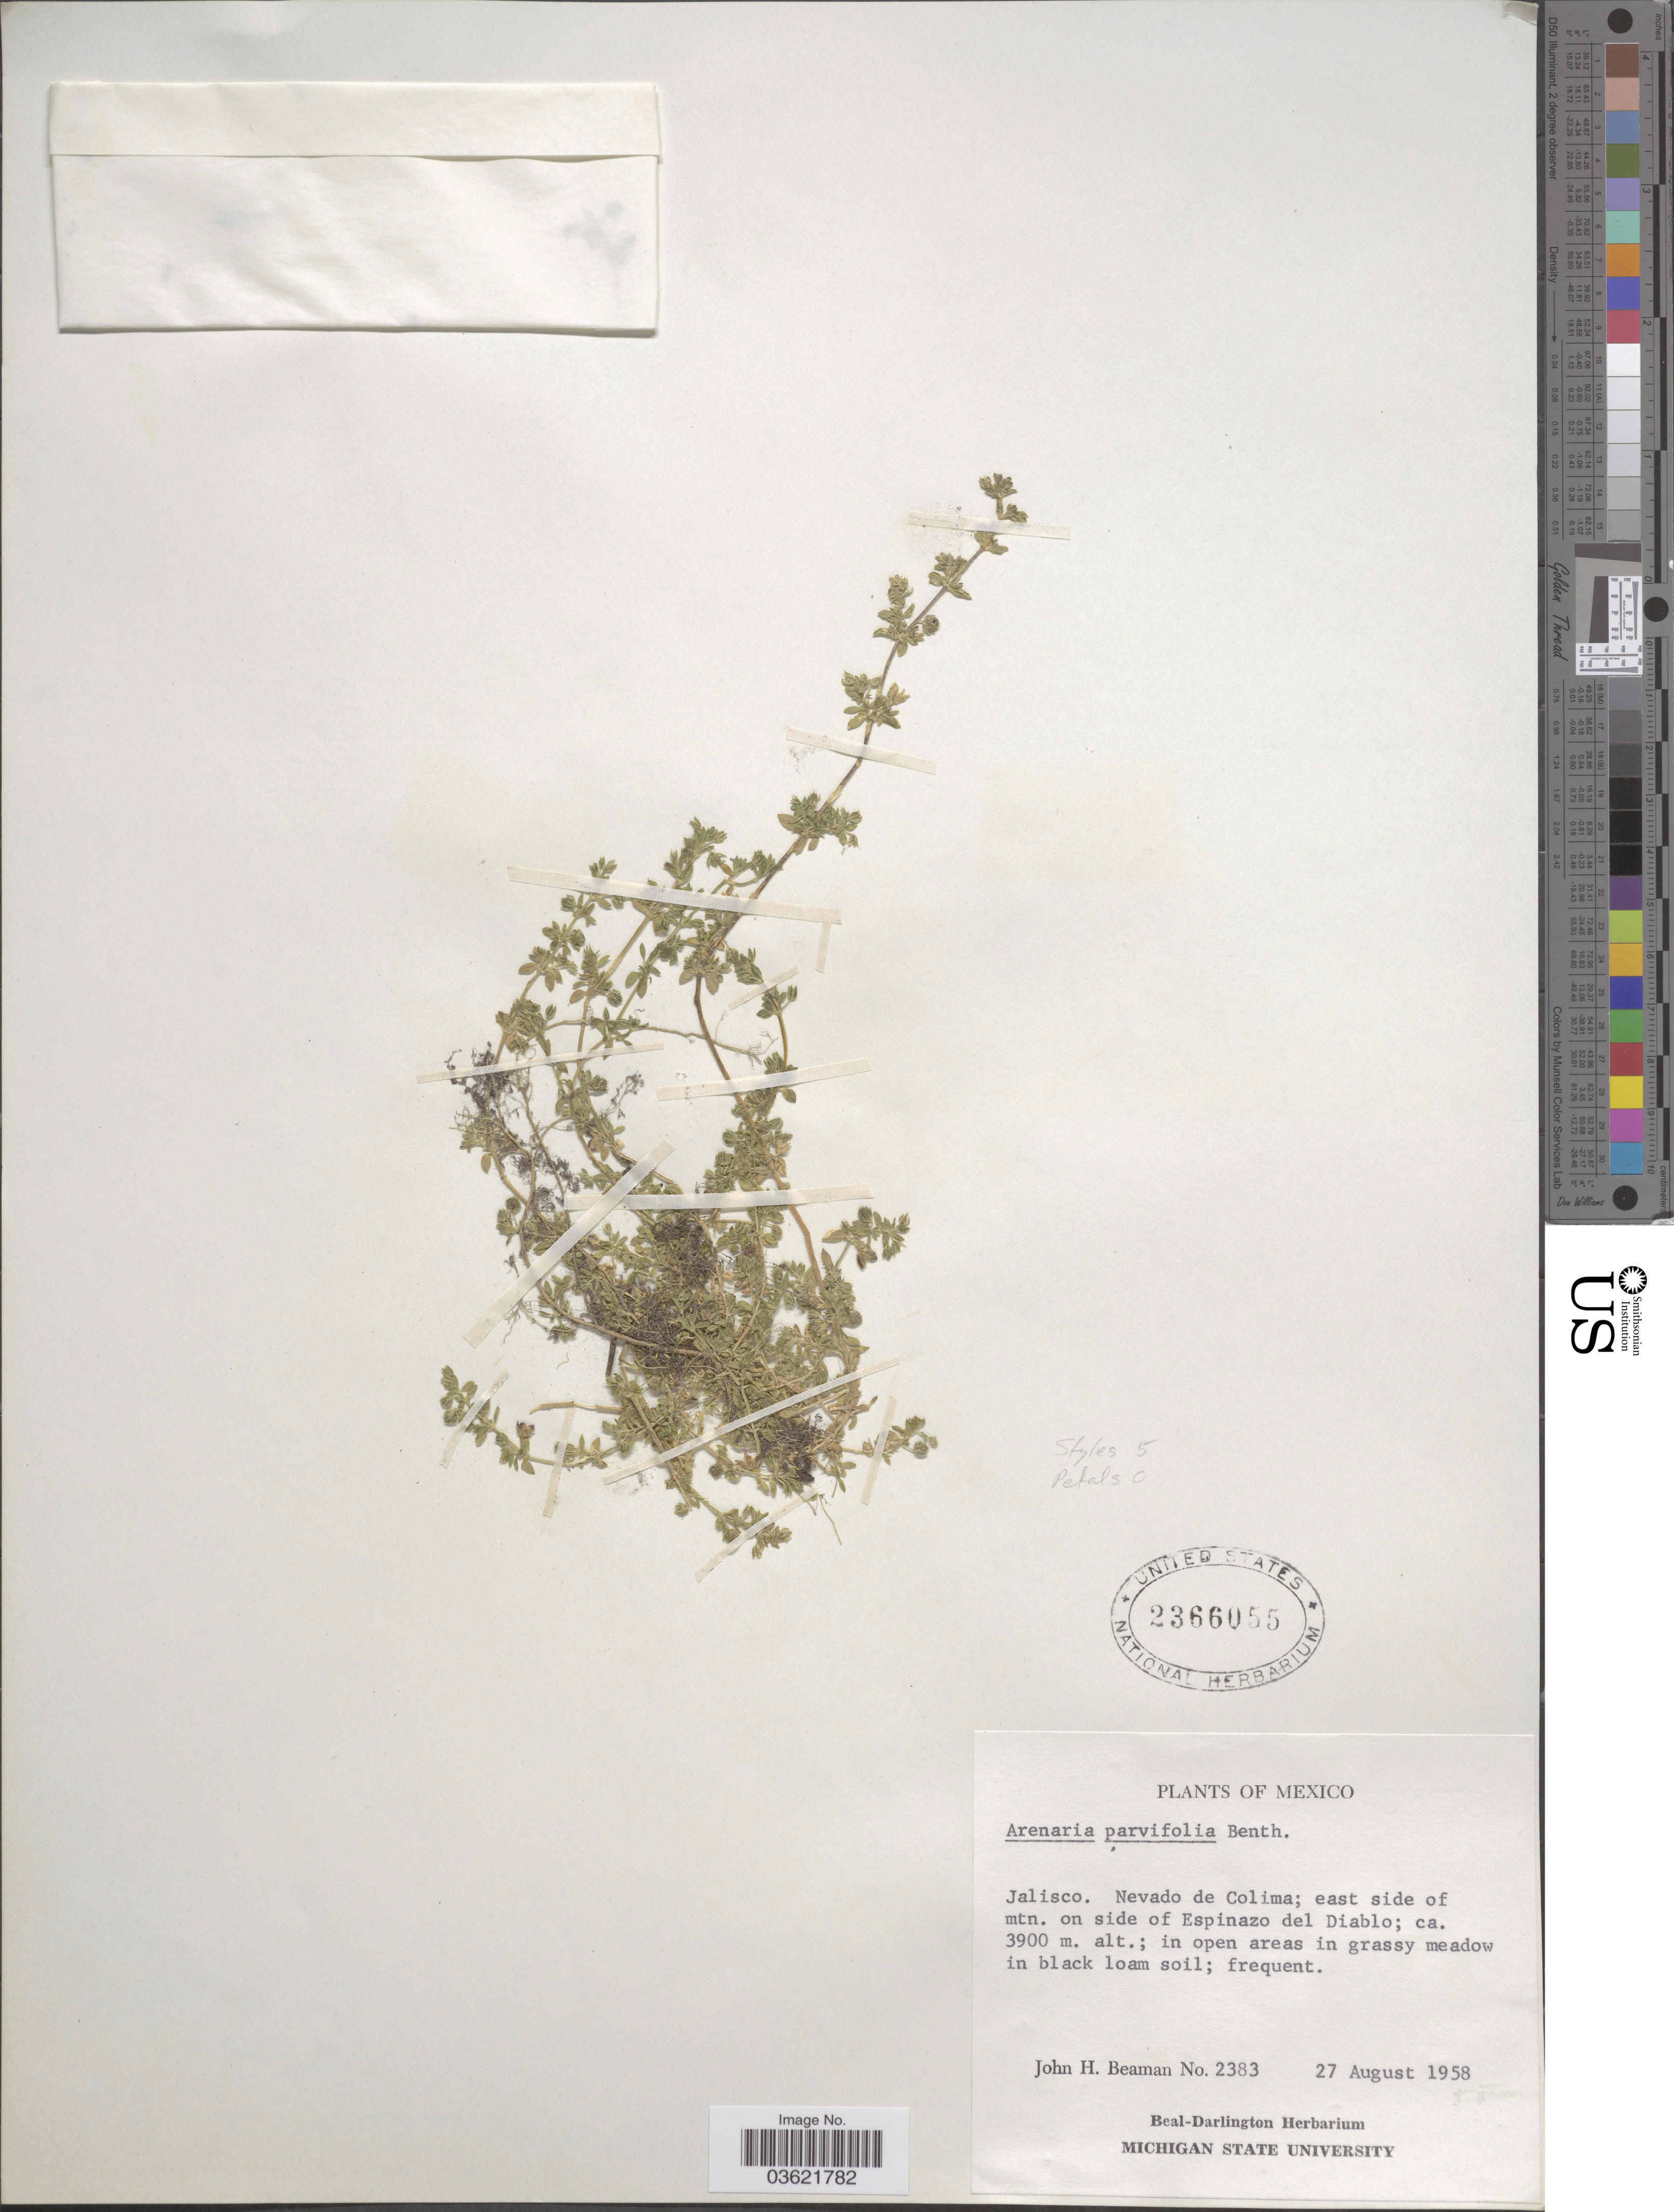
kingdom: Plantae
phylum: Tracheophyta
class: Magnoliopsida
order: Caryophyllales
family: Caryophyllaceae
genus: Arenaria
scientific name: Arenaria parvifolia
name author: Benth.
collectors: J. H. Beaman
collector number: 2383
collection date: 1958-08-27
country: Mexico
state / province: Jalisco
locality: Nevado de Colima; east side of mtn. on side of Espinazo del Diablo.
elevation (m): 3900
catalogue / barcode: US 2366055